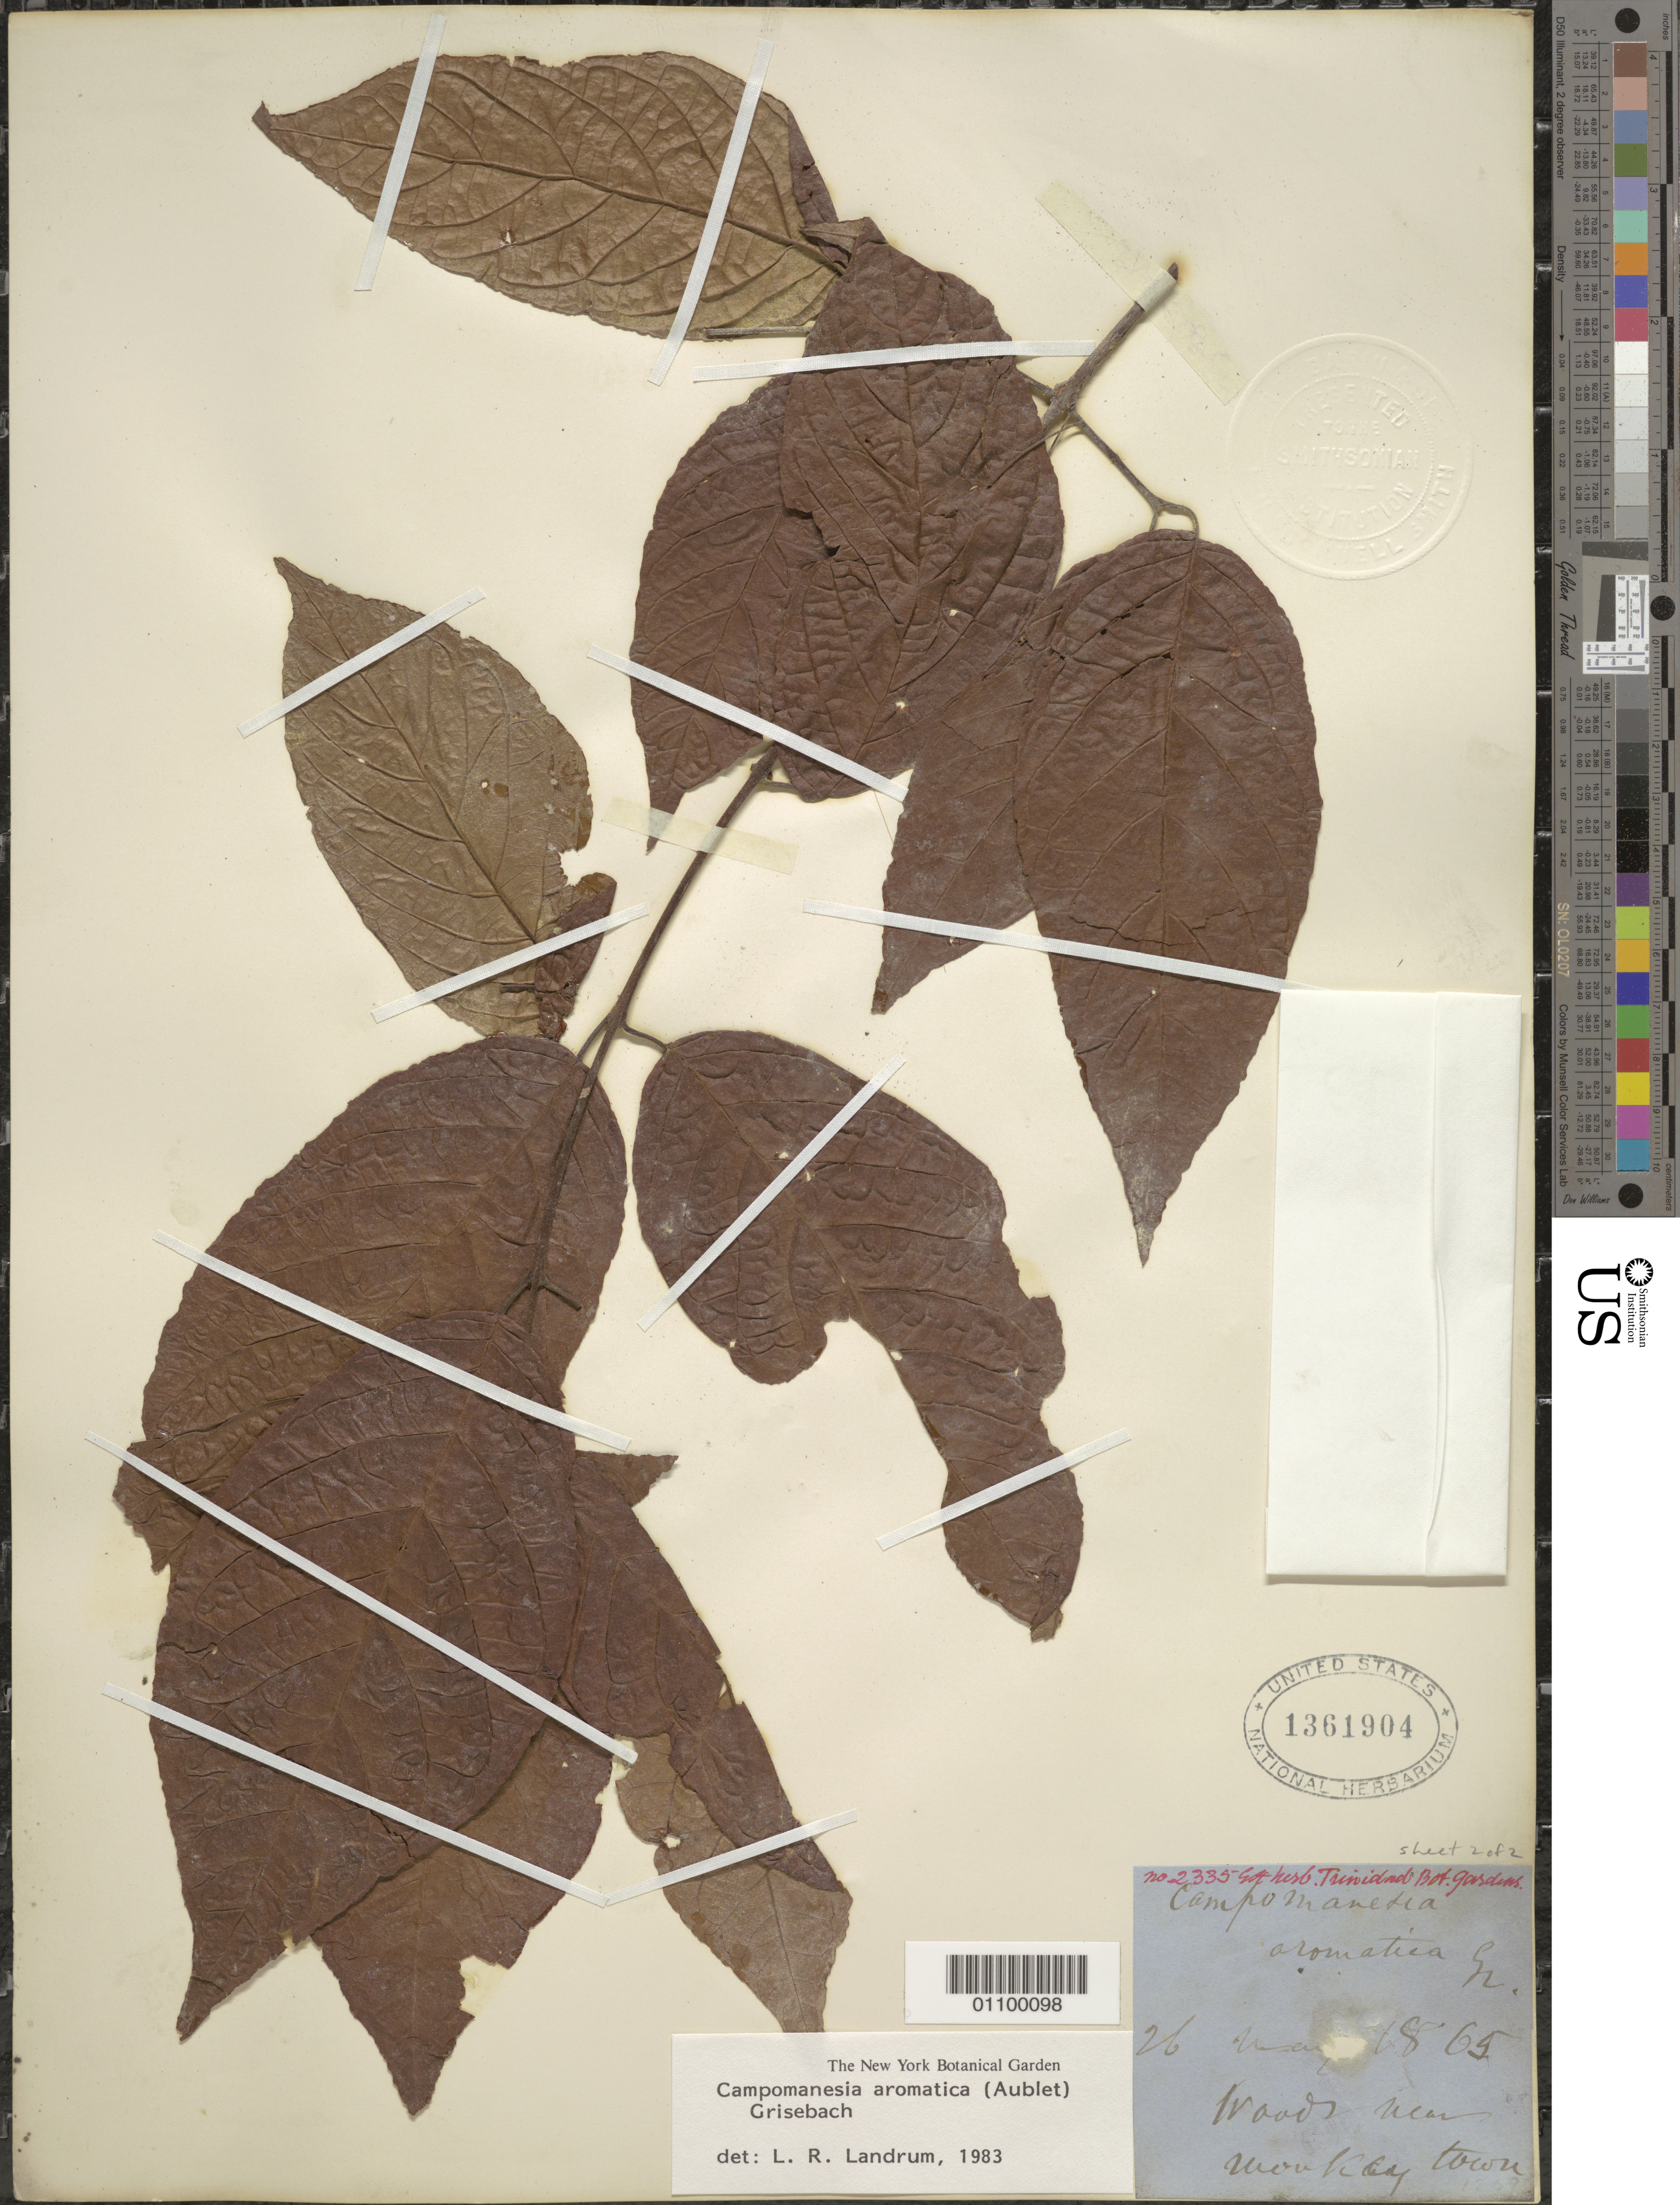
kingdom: Plantae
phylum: Tracheophyta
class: Magnoliopsida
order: Myrtales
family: Myrtaceae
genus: Campomanesia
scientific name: Campomanesia aromatica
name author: (Aubl.) Griseb.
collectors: Botanic Gardens Herbarium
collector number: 2335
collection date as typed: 26 May 1865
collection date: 1865-05-26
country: Trinidad and Tobago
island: Trinidad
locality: Woods near Woukday town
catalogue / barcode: US 1361904